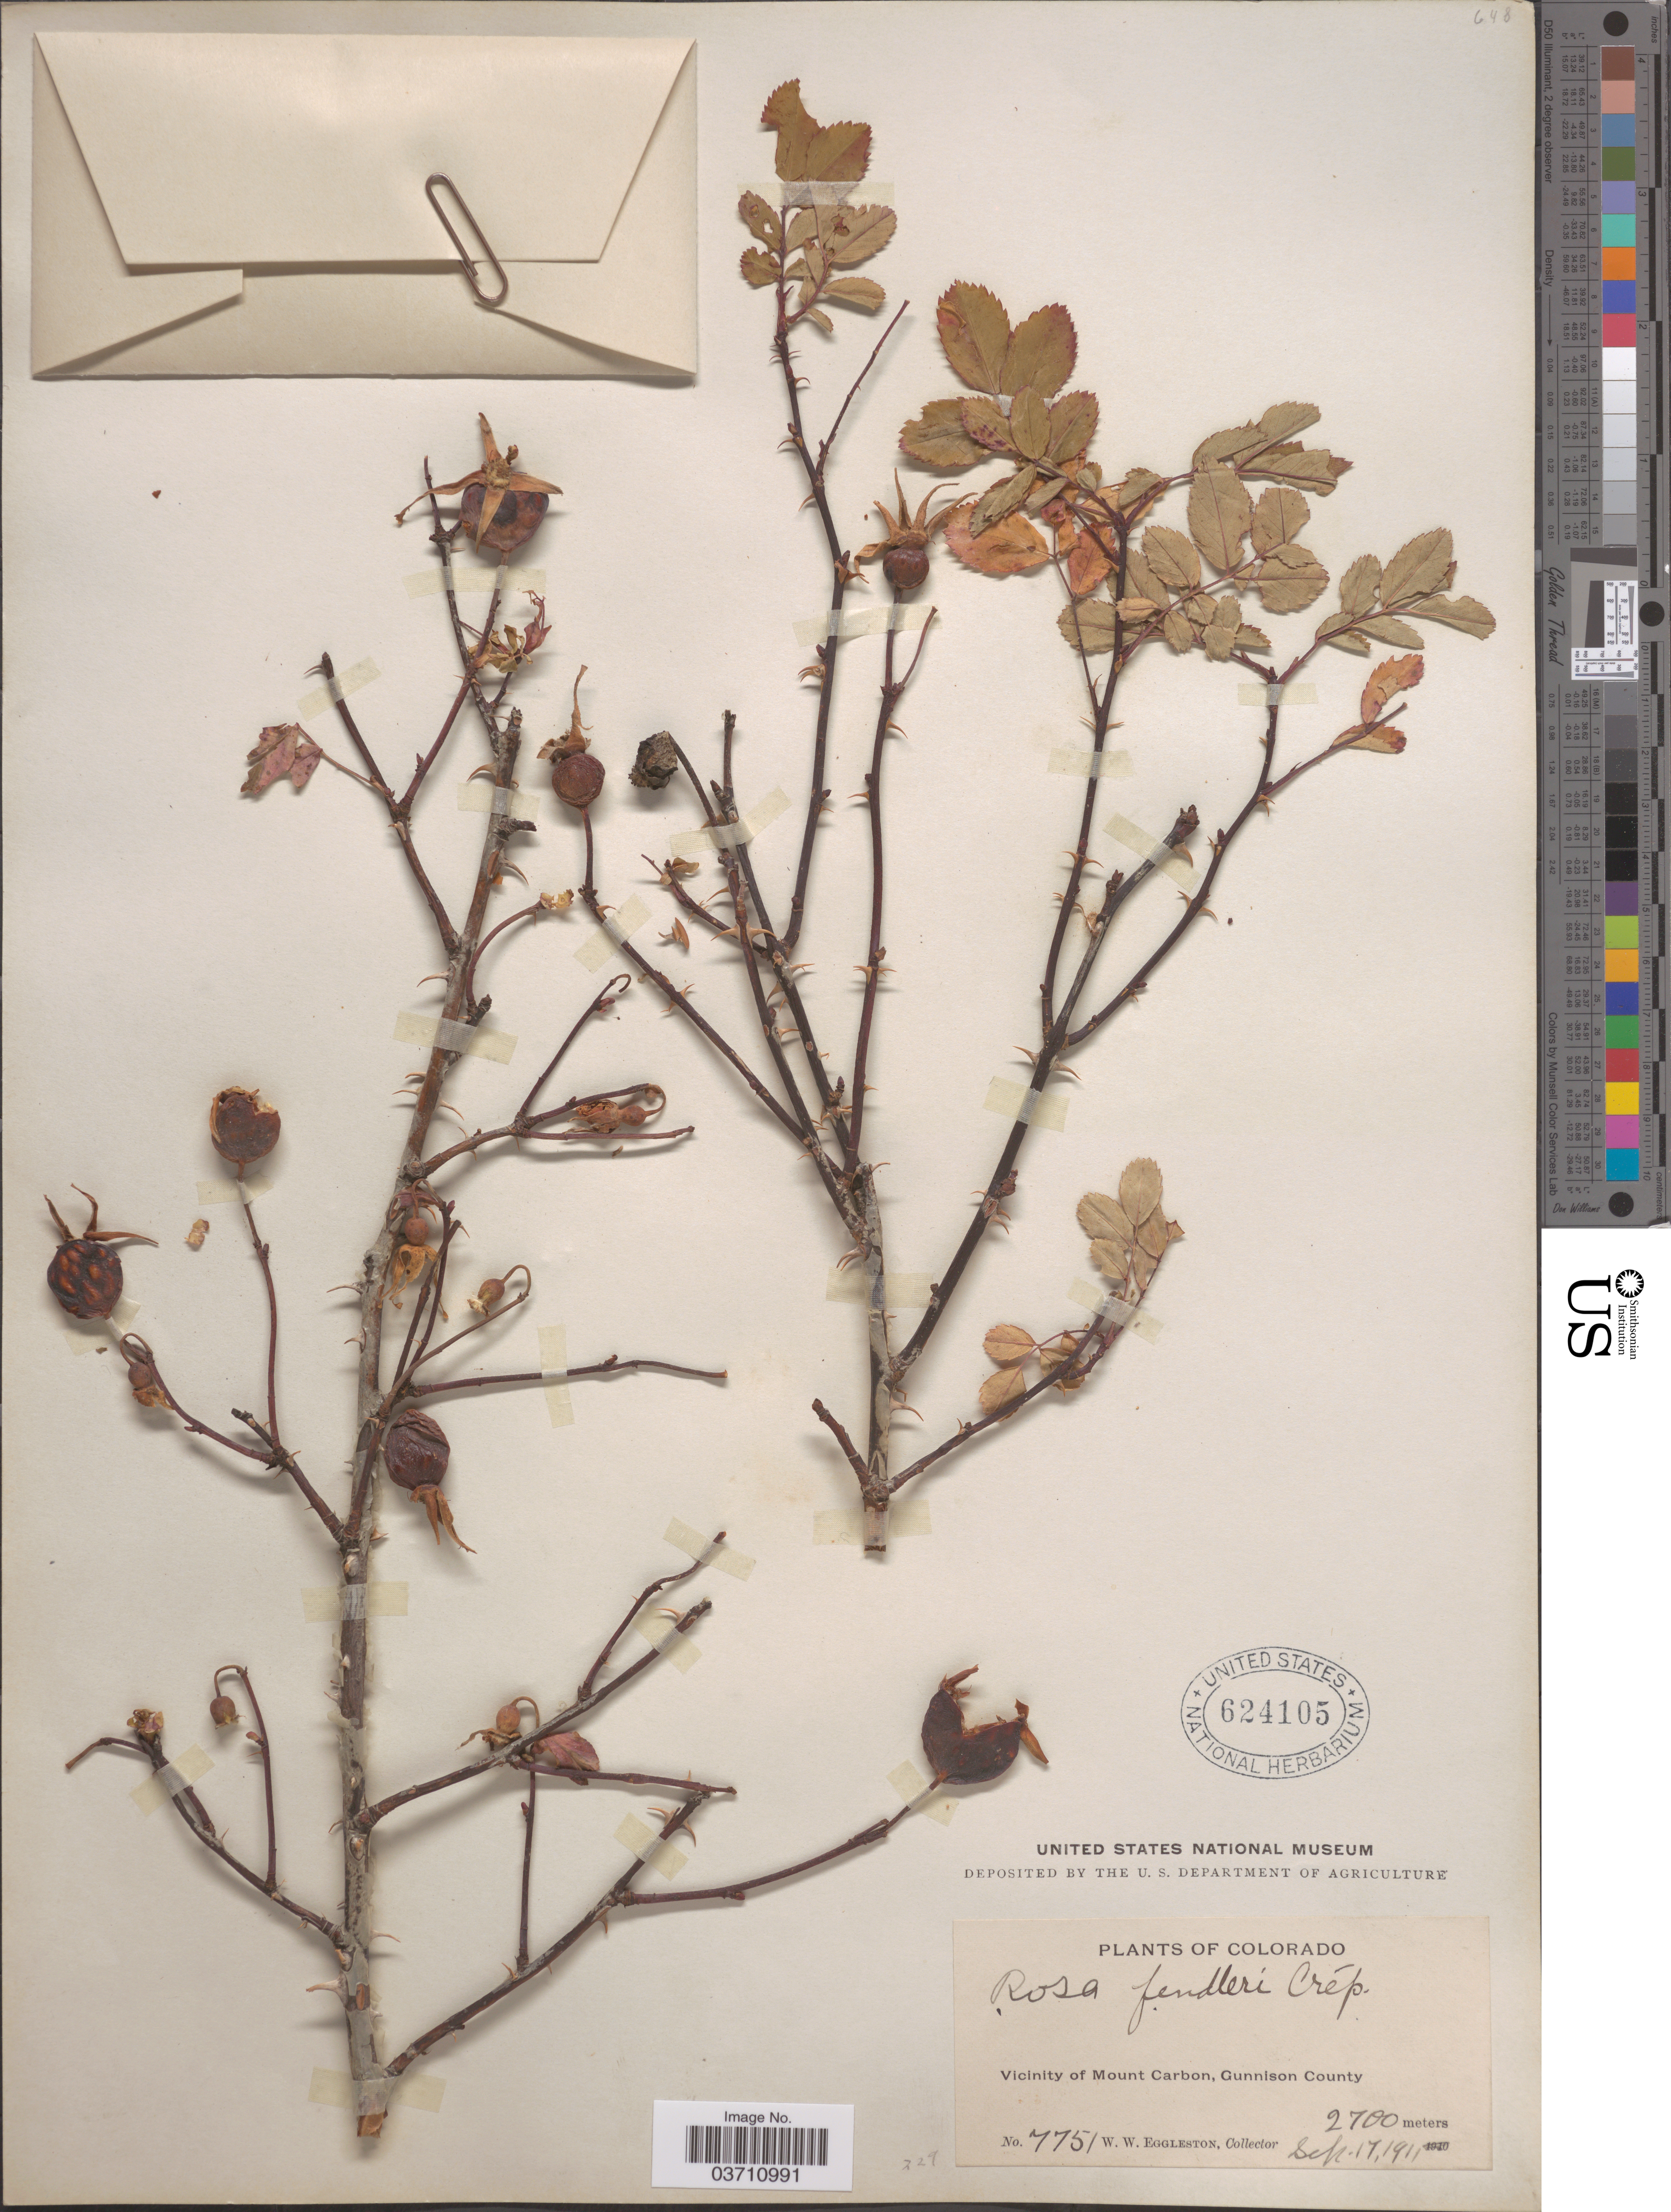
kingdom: Plantae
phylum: Tracheophyta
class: Magnoliopsida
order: Rosales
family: Rosaceae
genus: Rosa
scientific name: Rosa fendleri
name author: Crép.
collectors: W. W. Eggleston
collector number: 7751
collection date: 1911-09-17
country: United States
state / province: Colorado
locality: Vicinity of Mount Carbon, Gunnison County.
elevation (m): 2700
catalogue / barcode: US 624105